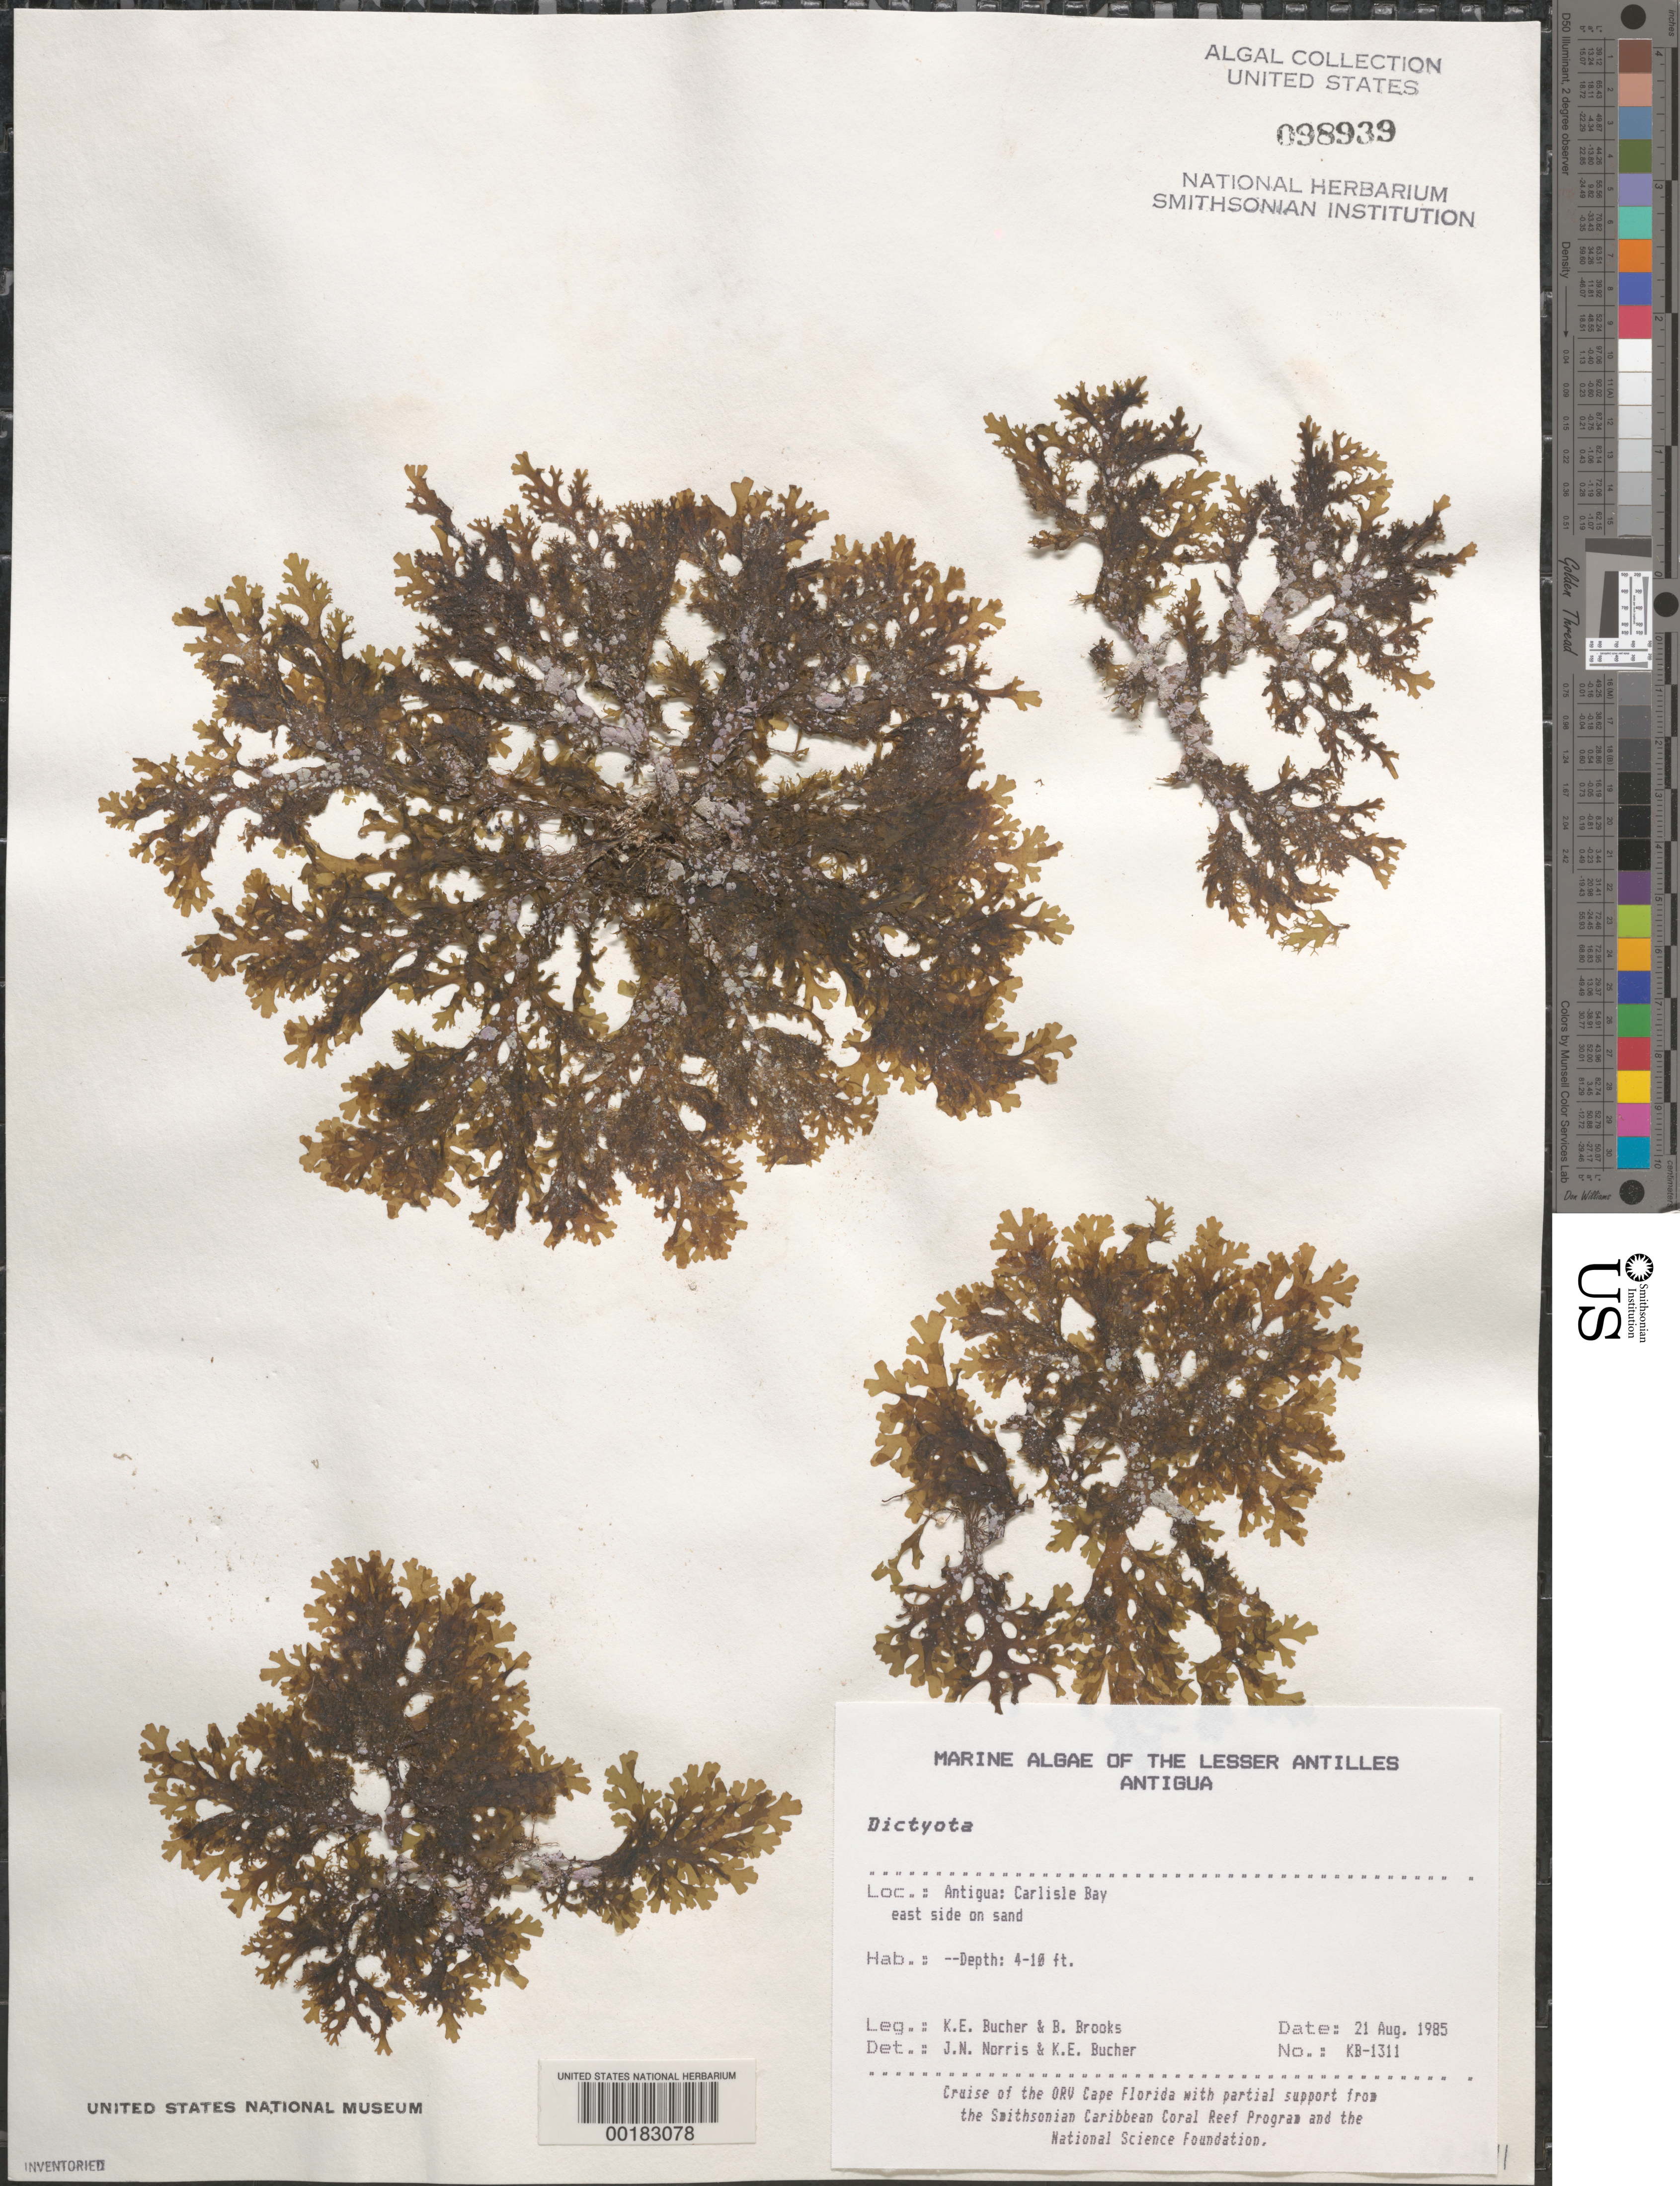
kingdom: Chromista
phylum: Ochrophyta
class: Phaeophyceae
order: Dictyotales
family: Dictyotaceae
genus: Dictyota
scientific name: Dictyota sp.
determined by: Norris, J. N.; Bucher, K. E.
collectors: K. E. Bucher & B. Brooks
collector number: KB-1311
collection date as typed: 21 Aug 1985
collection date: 1985-08-21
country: Antigua and Barbuda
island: Antigua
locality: Carlisle Bay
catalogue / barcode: US 98939